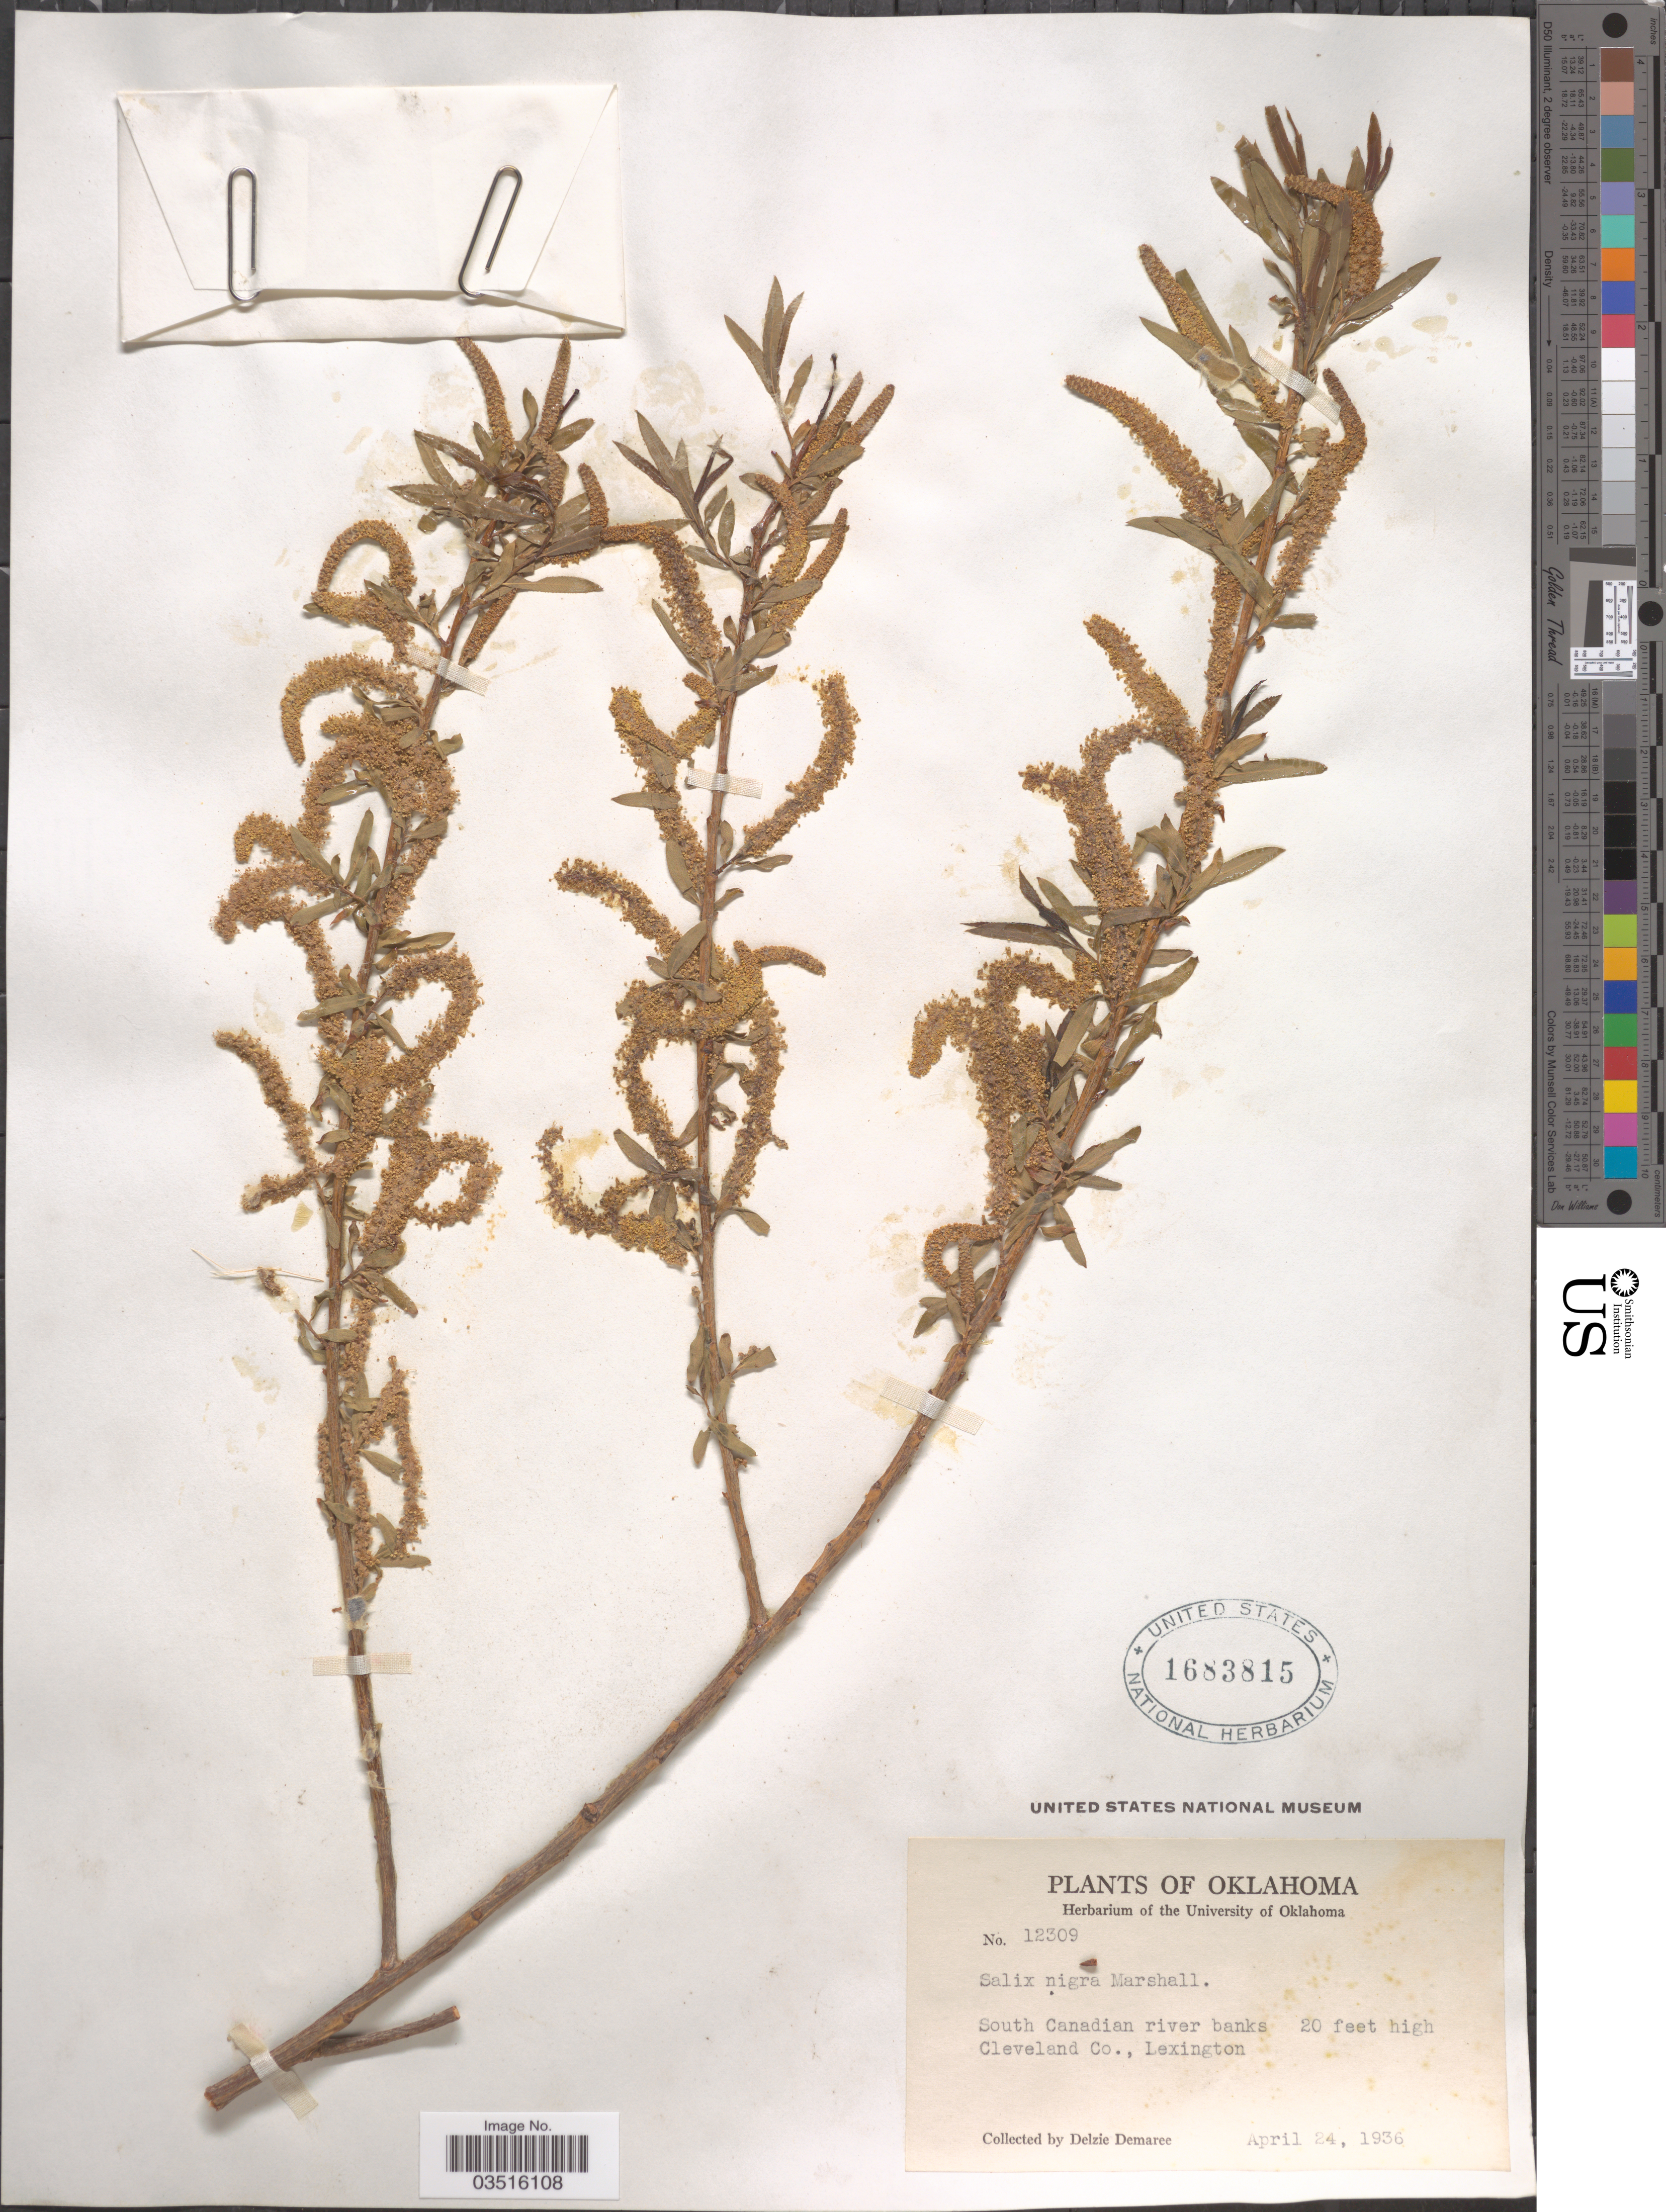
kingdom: Plantae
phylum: Tracheophyta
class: Magnoliopsida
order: Malpighiales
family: Salicaceae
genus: Salix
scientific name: Salix nigra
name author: Marshall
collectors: D. Demaree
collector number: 12309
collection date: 1936-04-24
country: United States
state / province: Oklahoma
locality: South Canadian river banks. Cleveland Co., Lexington.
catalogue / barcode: US 1683815